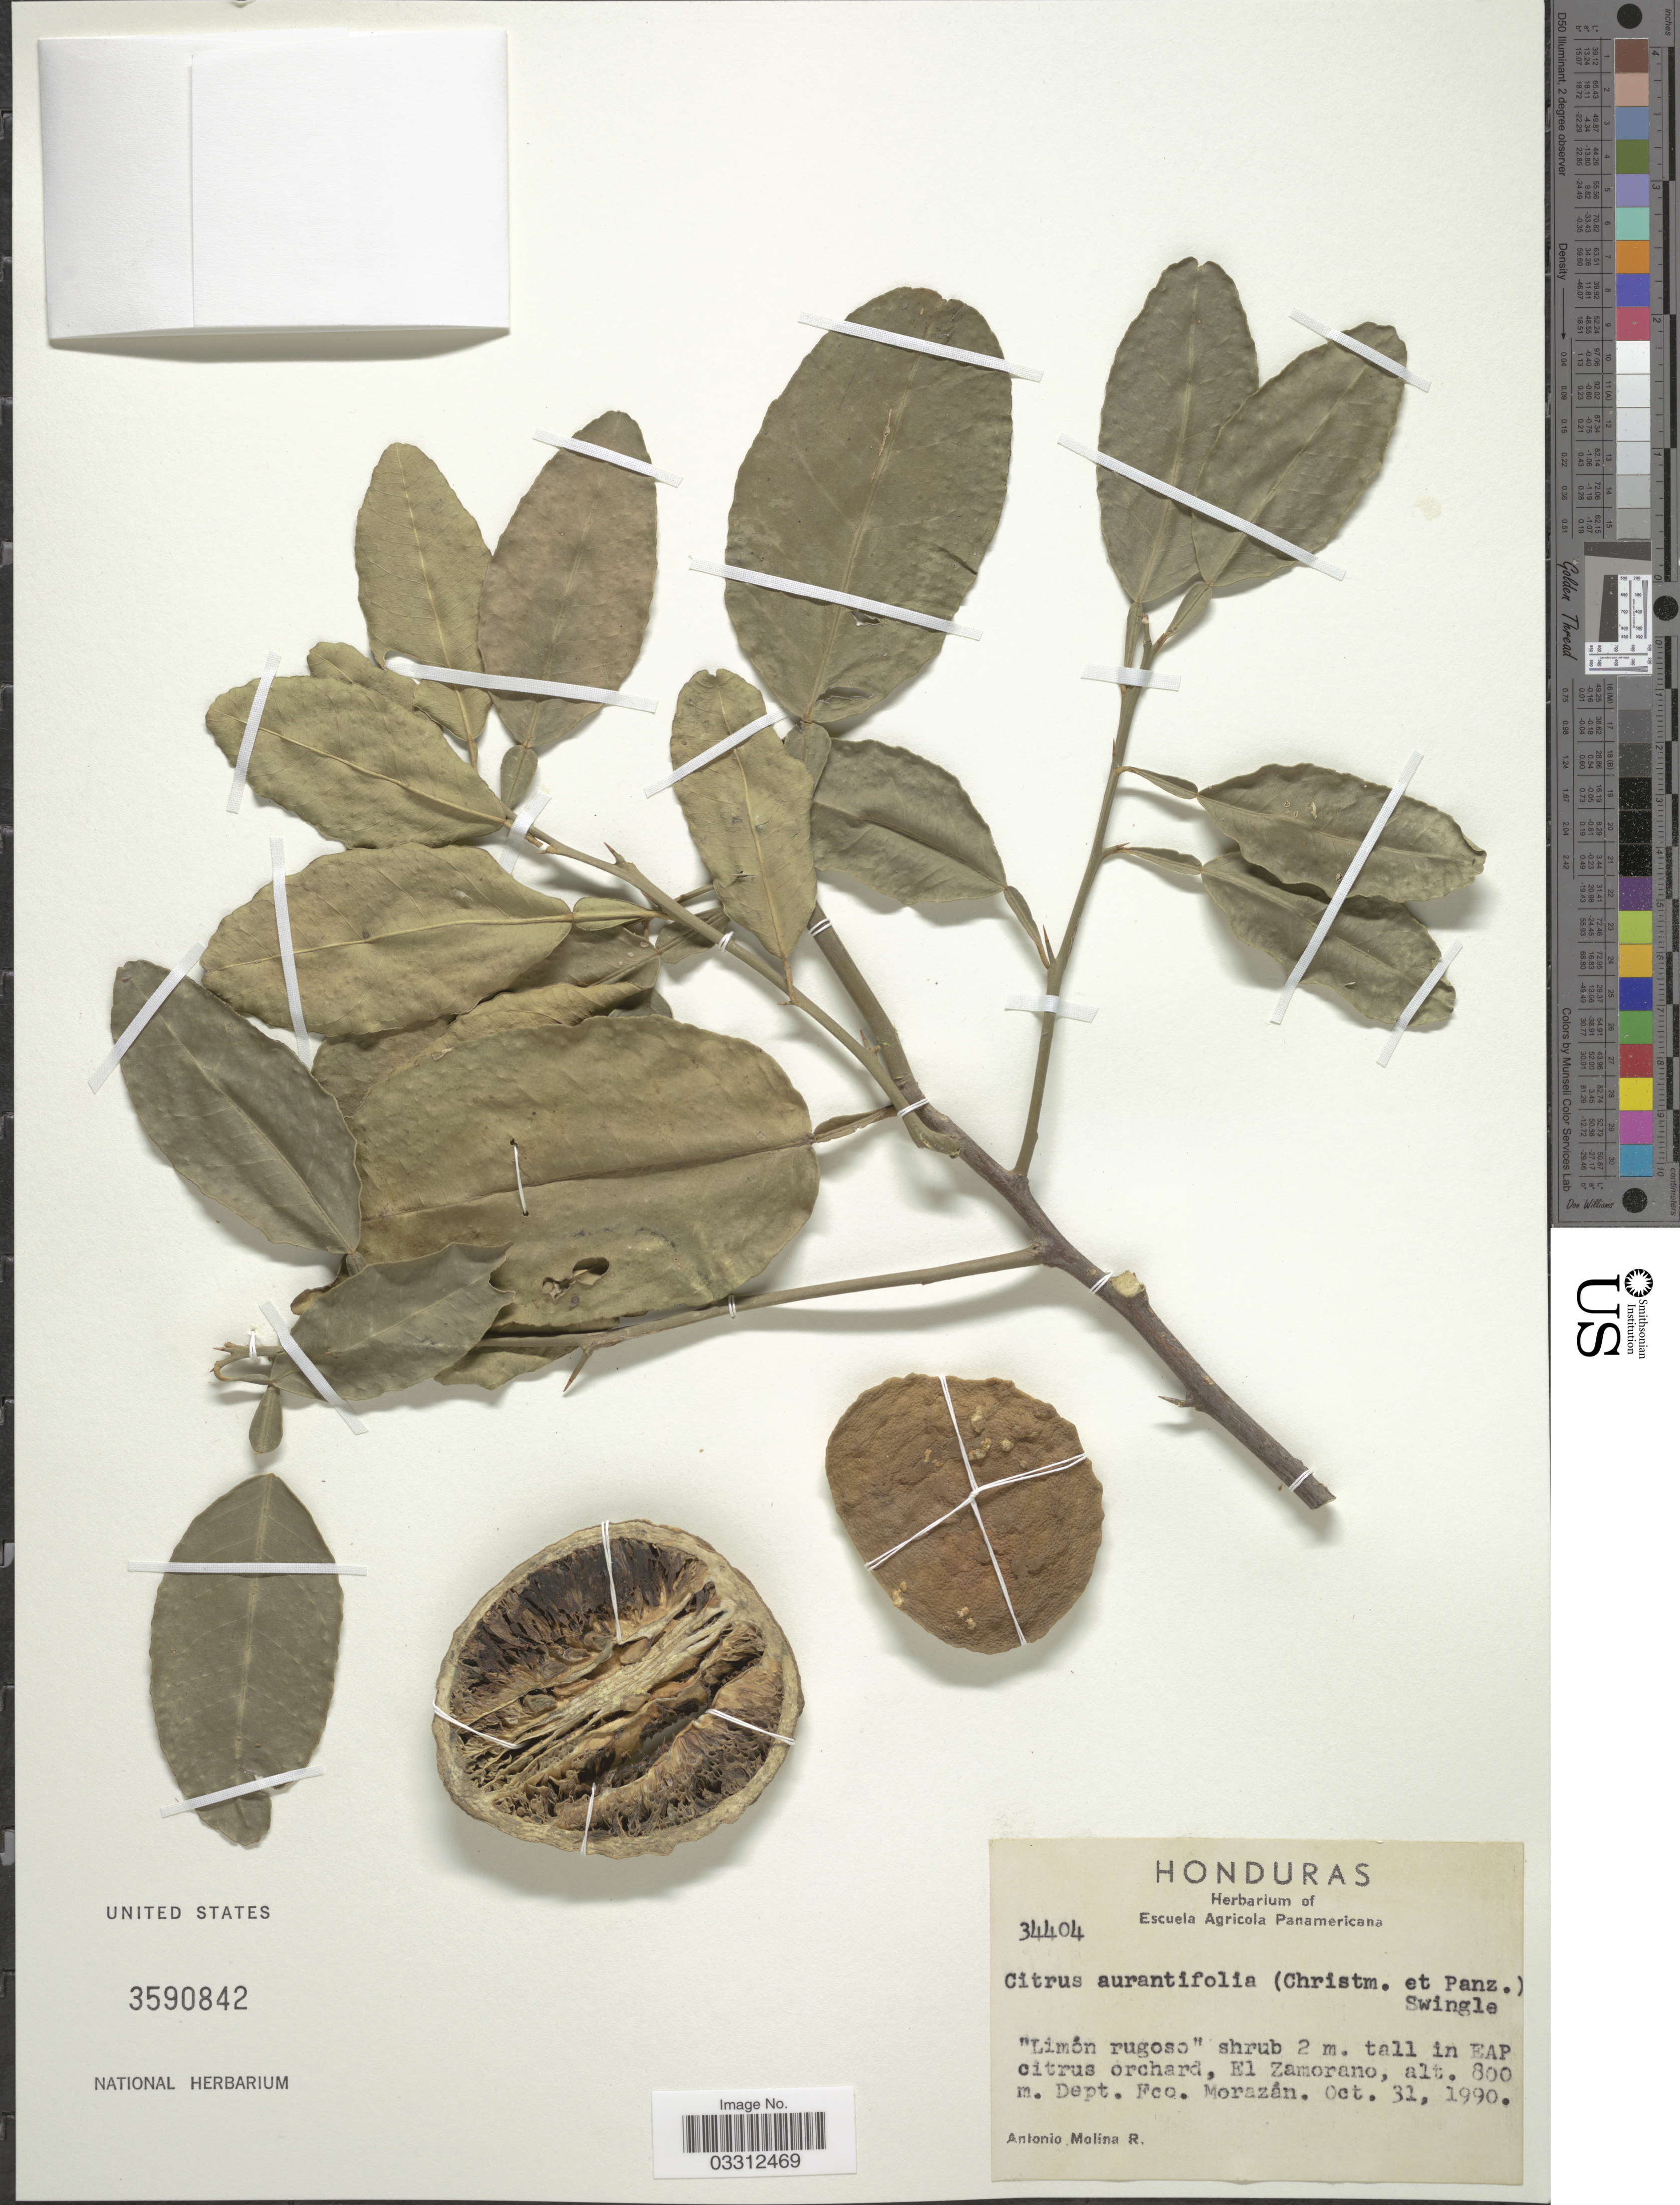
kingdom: Plantae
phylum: Tracheophyta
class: Magnoliopsida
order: Sapindales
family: Rutaceae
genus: Citrus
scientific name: Citrus x aurantifolia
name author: (Christm.) Swingle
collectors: A. Molina R.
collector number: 34404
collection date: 1990-10-31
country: Honduras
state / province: Fco. Morazán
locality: EAP citrus orchard, El Zamorano, Dept. Fco. Morazán.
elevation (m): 800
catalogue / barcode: US 3590842